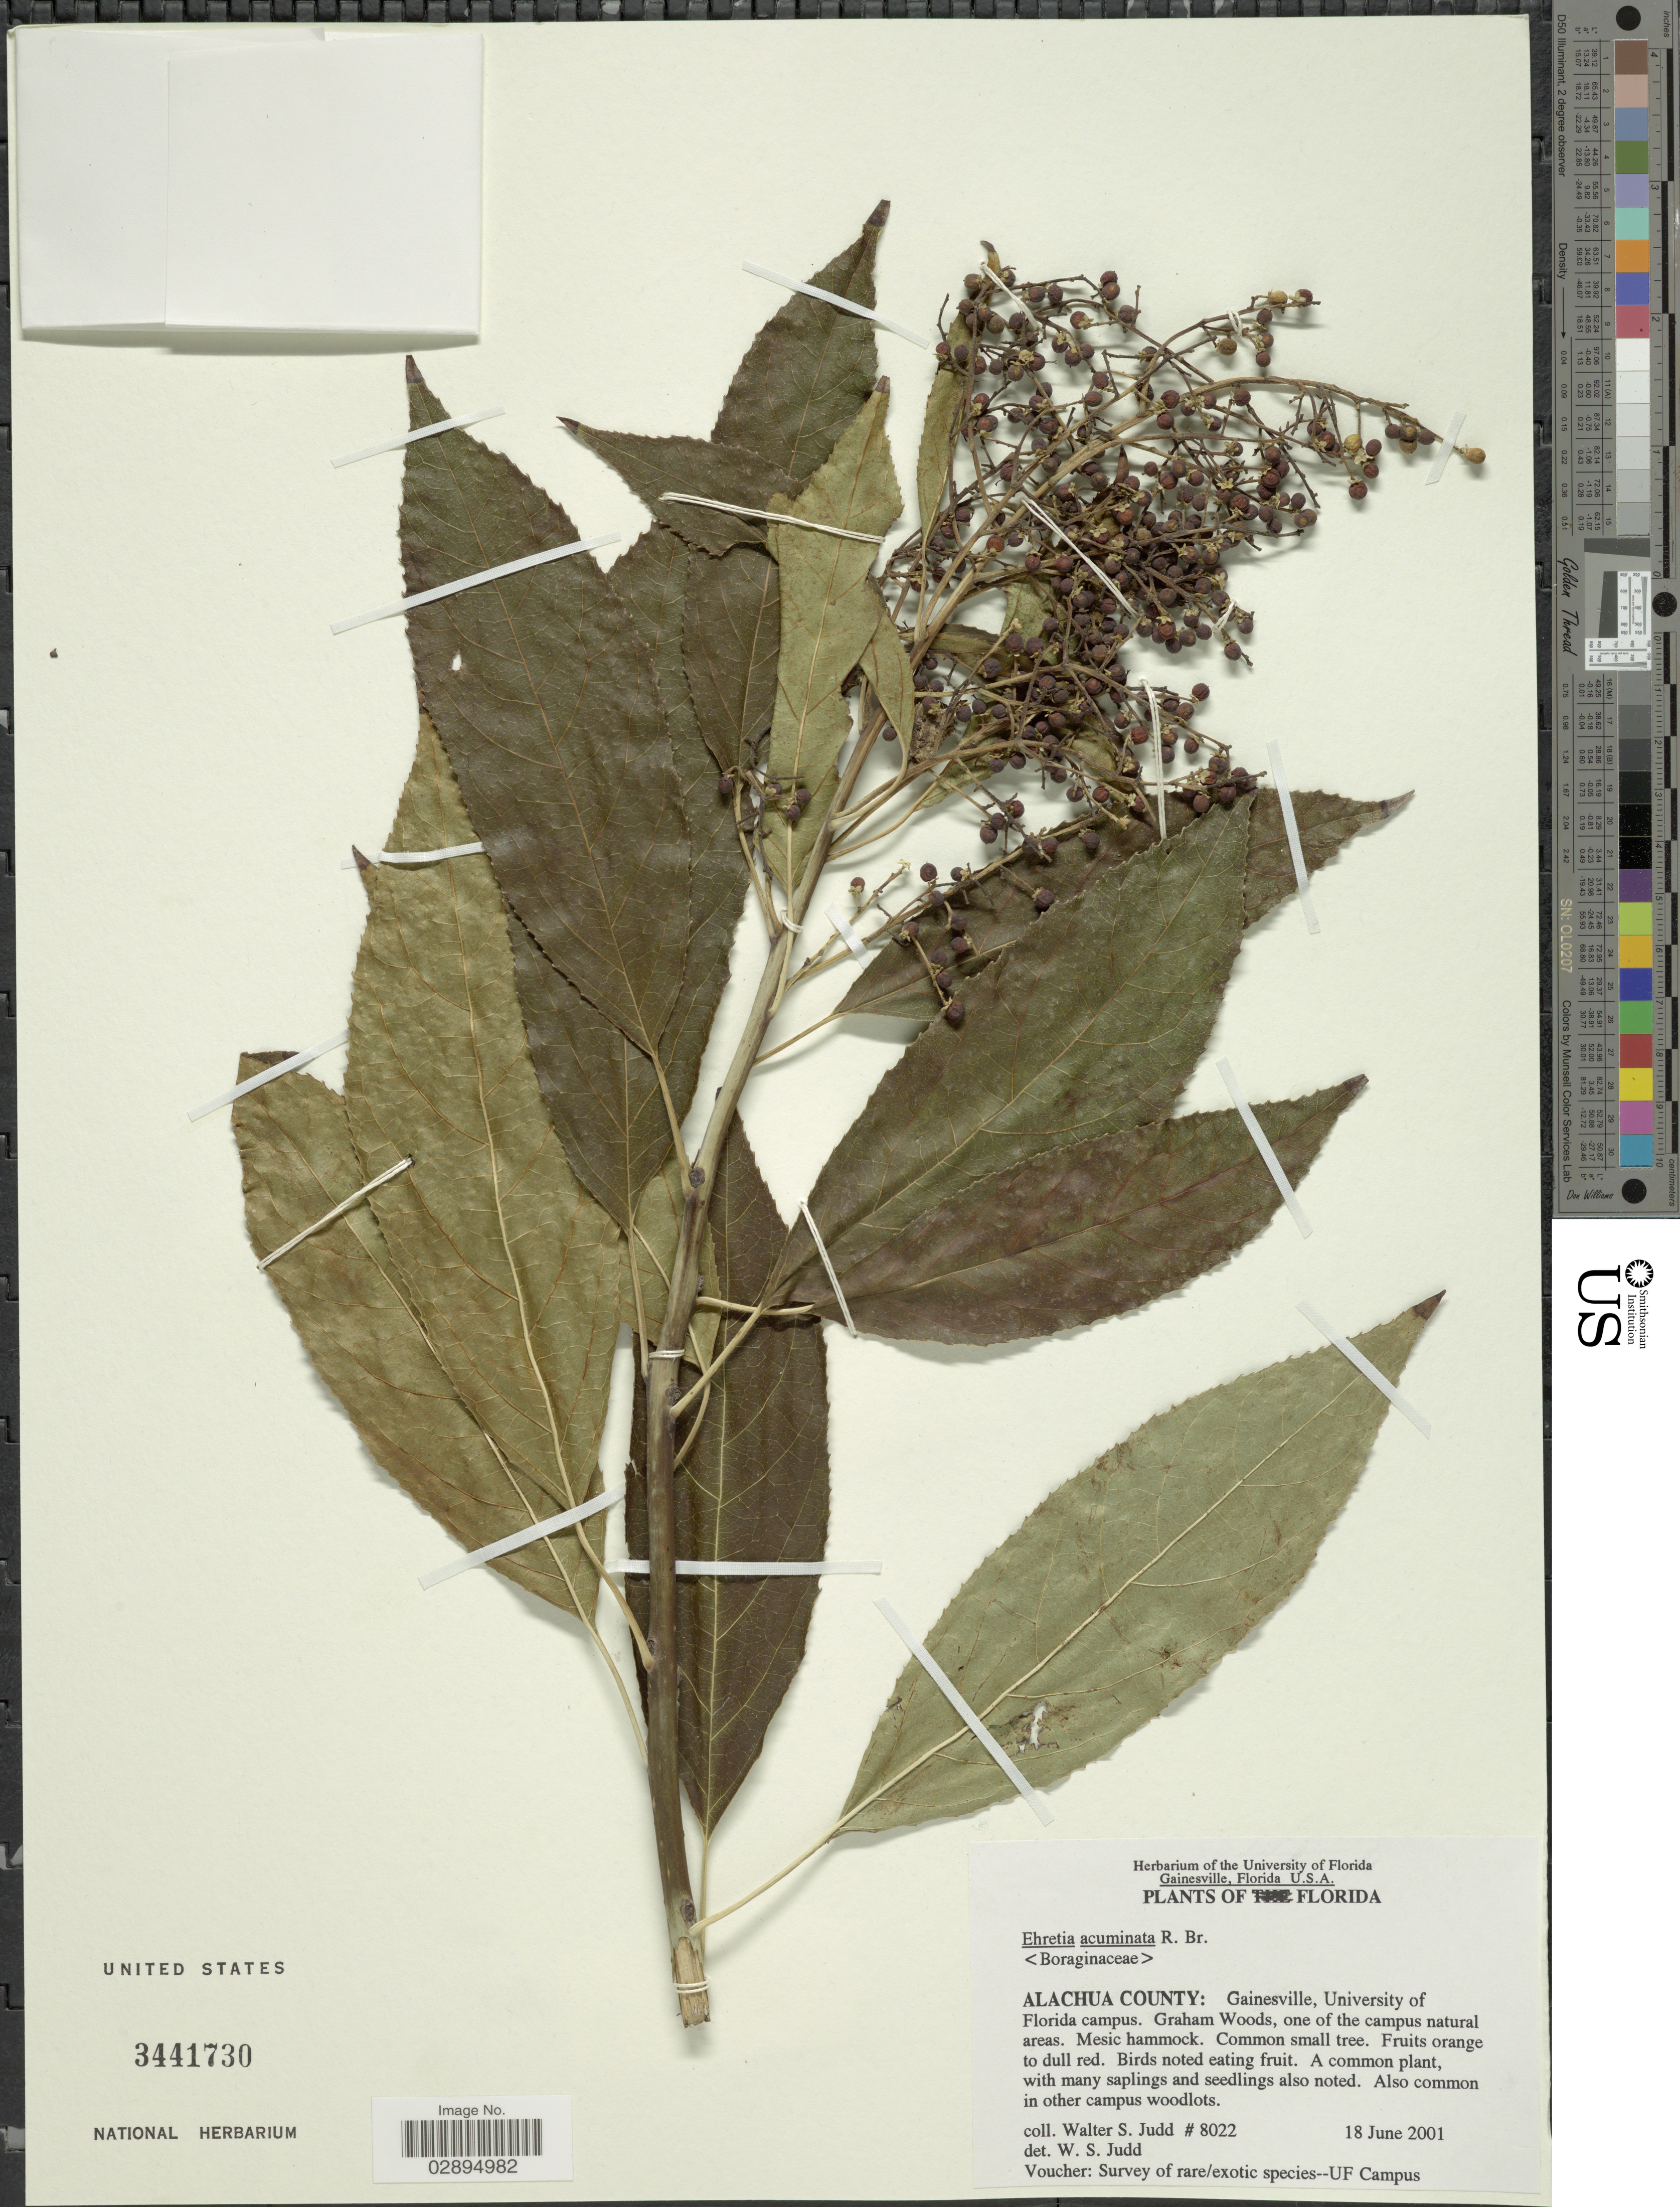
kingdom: Plantae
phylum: Tracheophyta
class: Magnoliopsida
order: Boraginales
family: Ehretiaceae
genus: Ehretia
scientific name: Ehretia acuminata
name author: R. Br.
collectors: W. S. Judd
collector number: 8022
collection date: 2001-06-18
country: United States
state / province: Florida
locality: Alachua County: Gainesville, University of Florida campus. Graham Woods, one of the campus natural areas.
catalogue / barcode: US 3441730